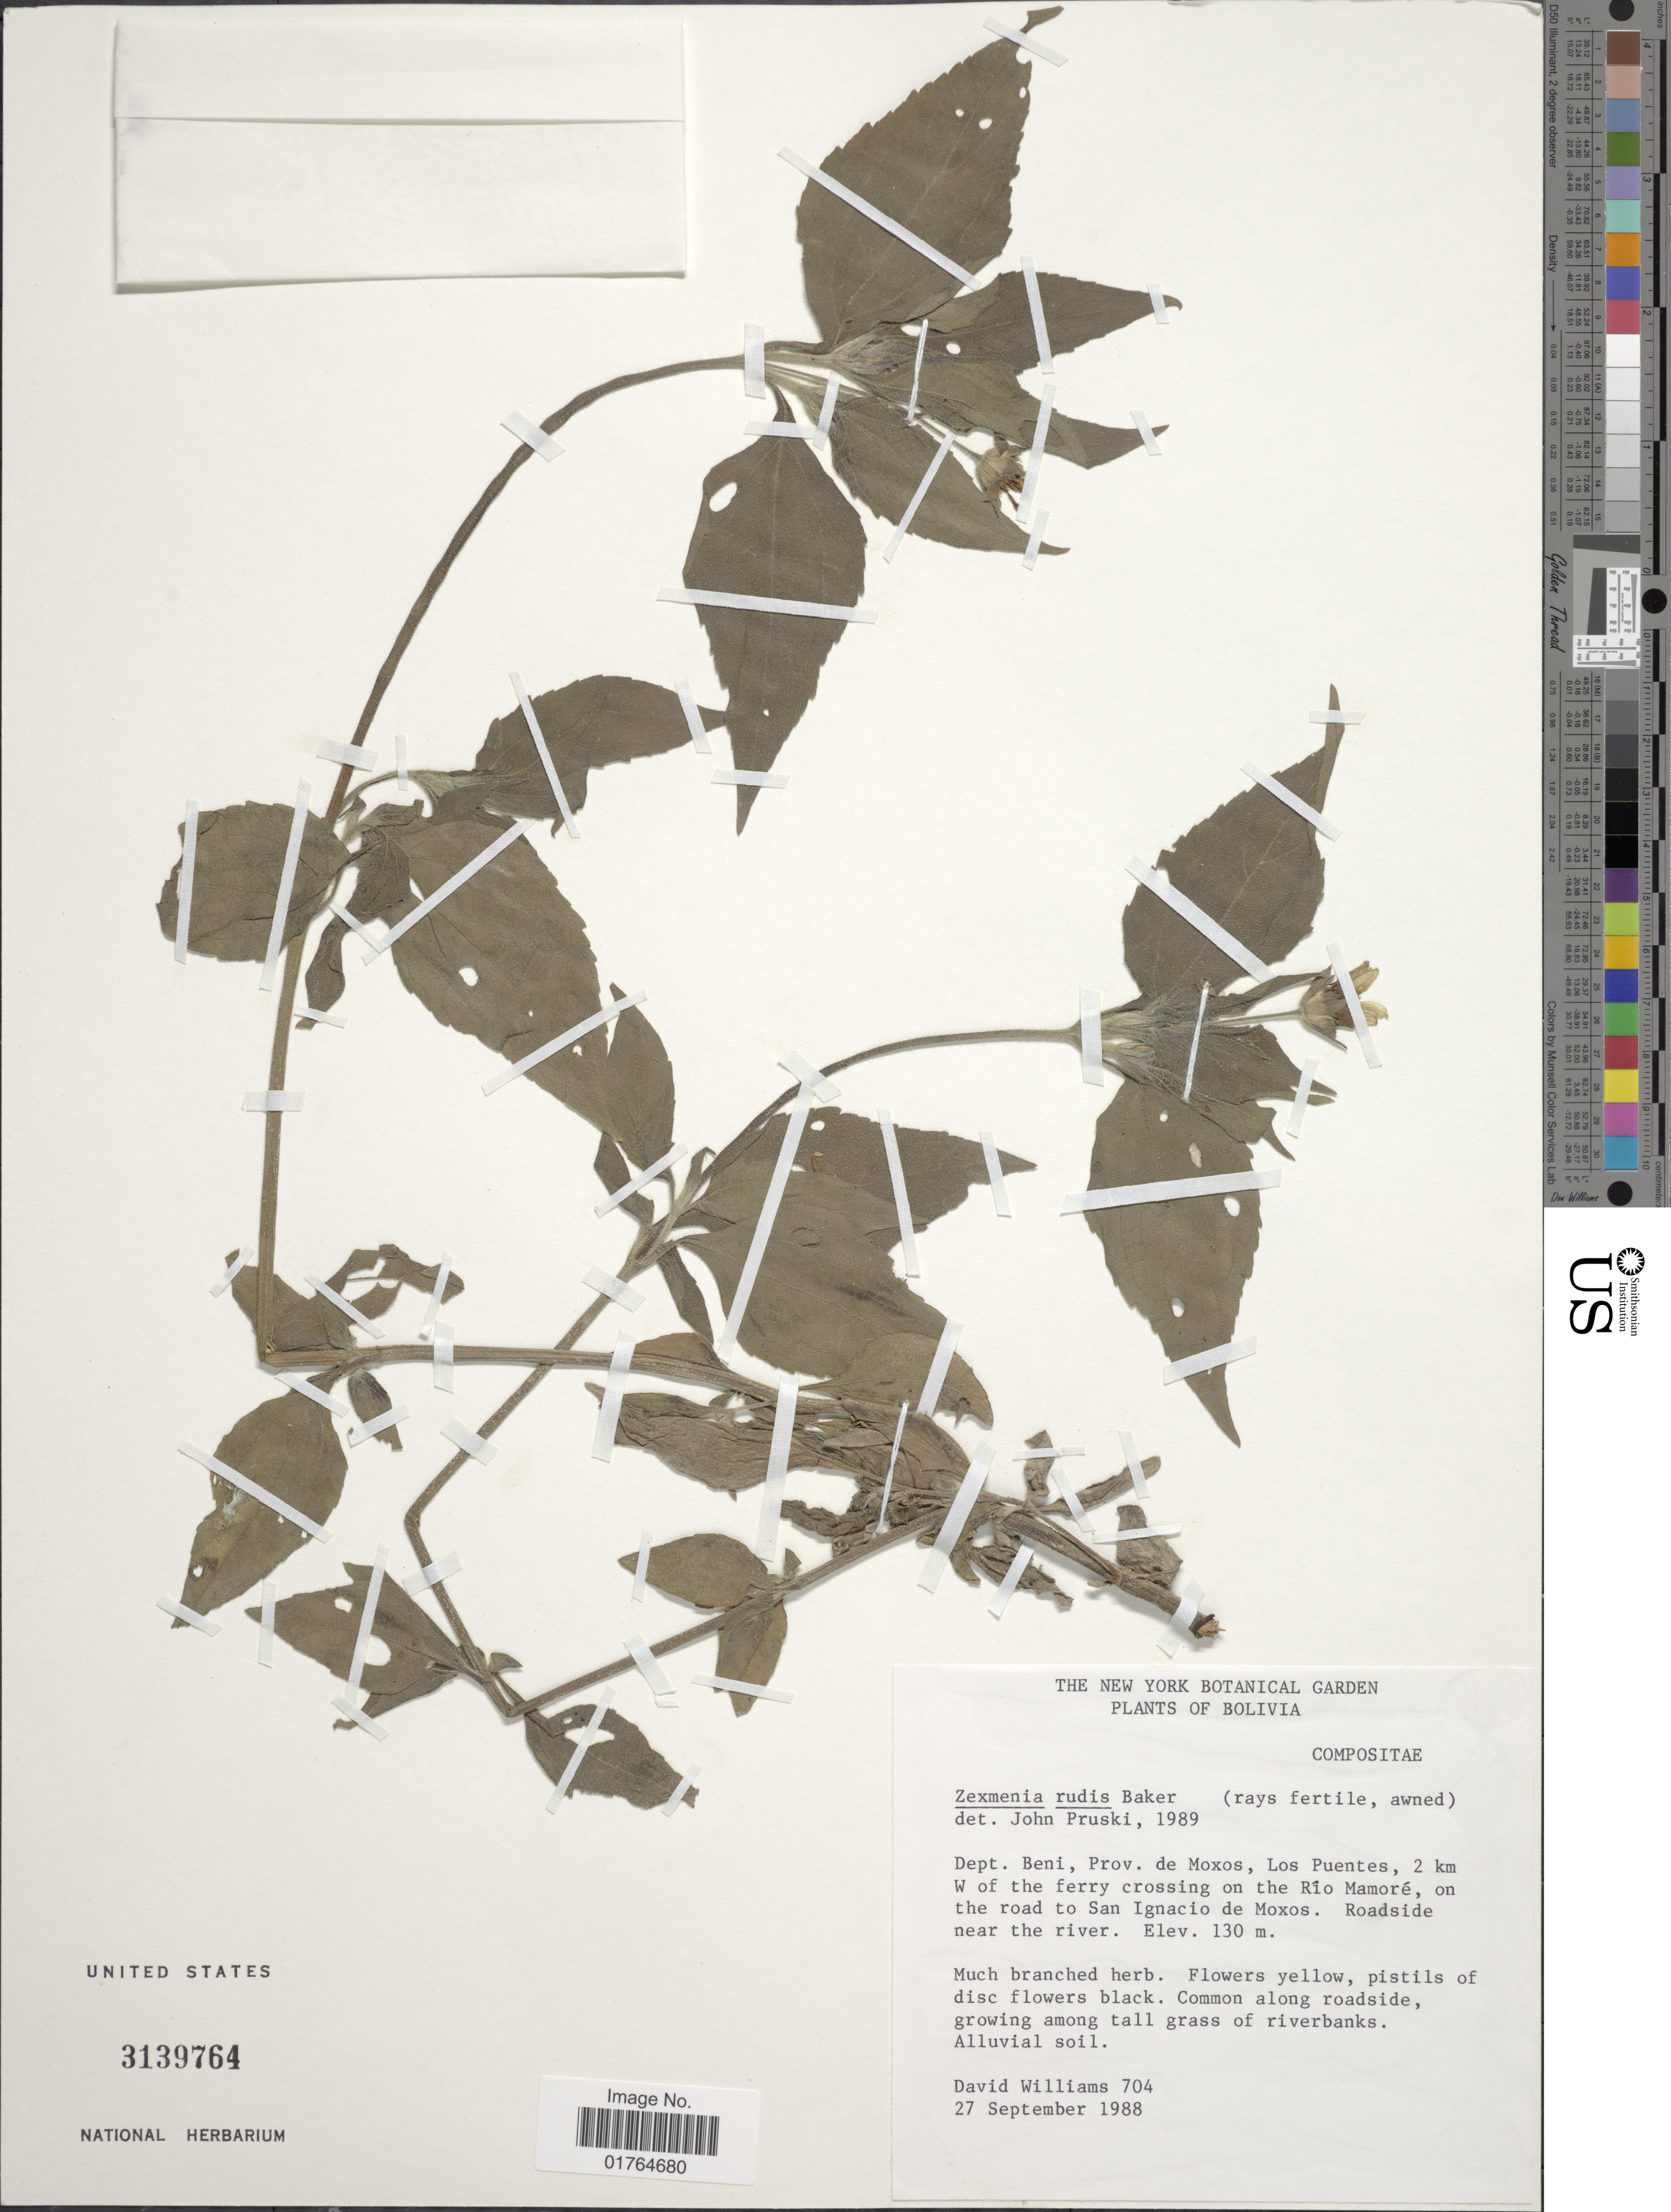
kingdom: Plantae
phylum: Tracheophyta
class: Magnoliopsida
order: Asterales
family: Asteraceae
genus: Wedelia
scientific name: Wedelia rudis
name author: (Baker) Benth. ex H. Rob.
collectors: D. E. Williams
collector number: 704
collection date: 1988-09-27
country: Bolivia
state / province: Beni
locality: Prov. de Moxos, Los Puentes, 2 km W of the ferry crossing on the Rio Mamore, on the road to San Ignacio de Moxos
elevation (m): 130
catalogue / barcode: US 3139764